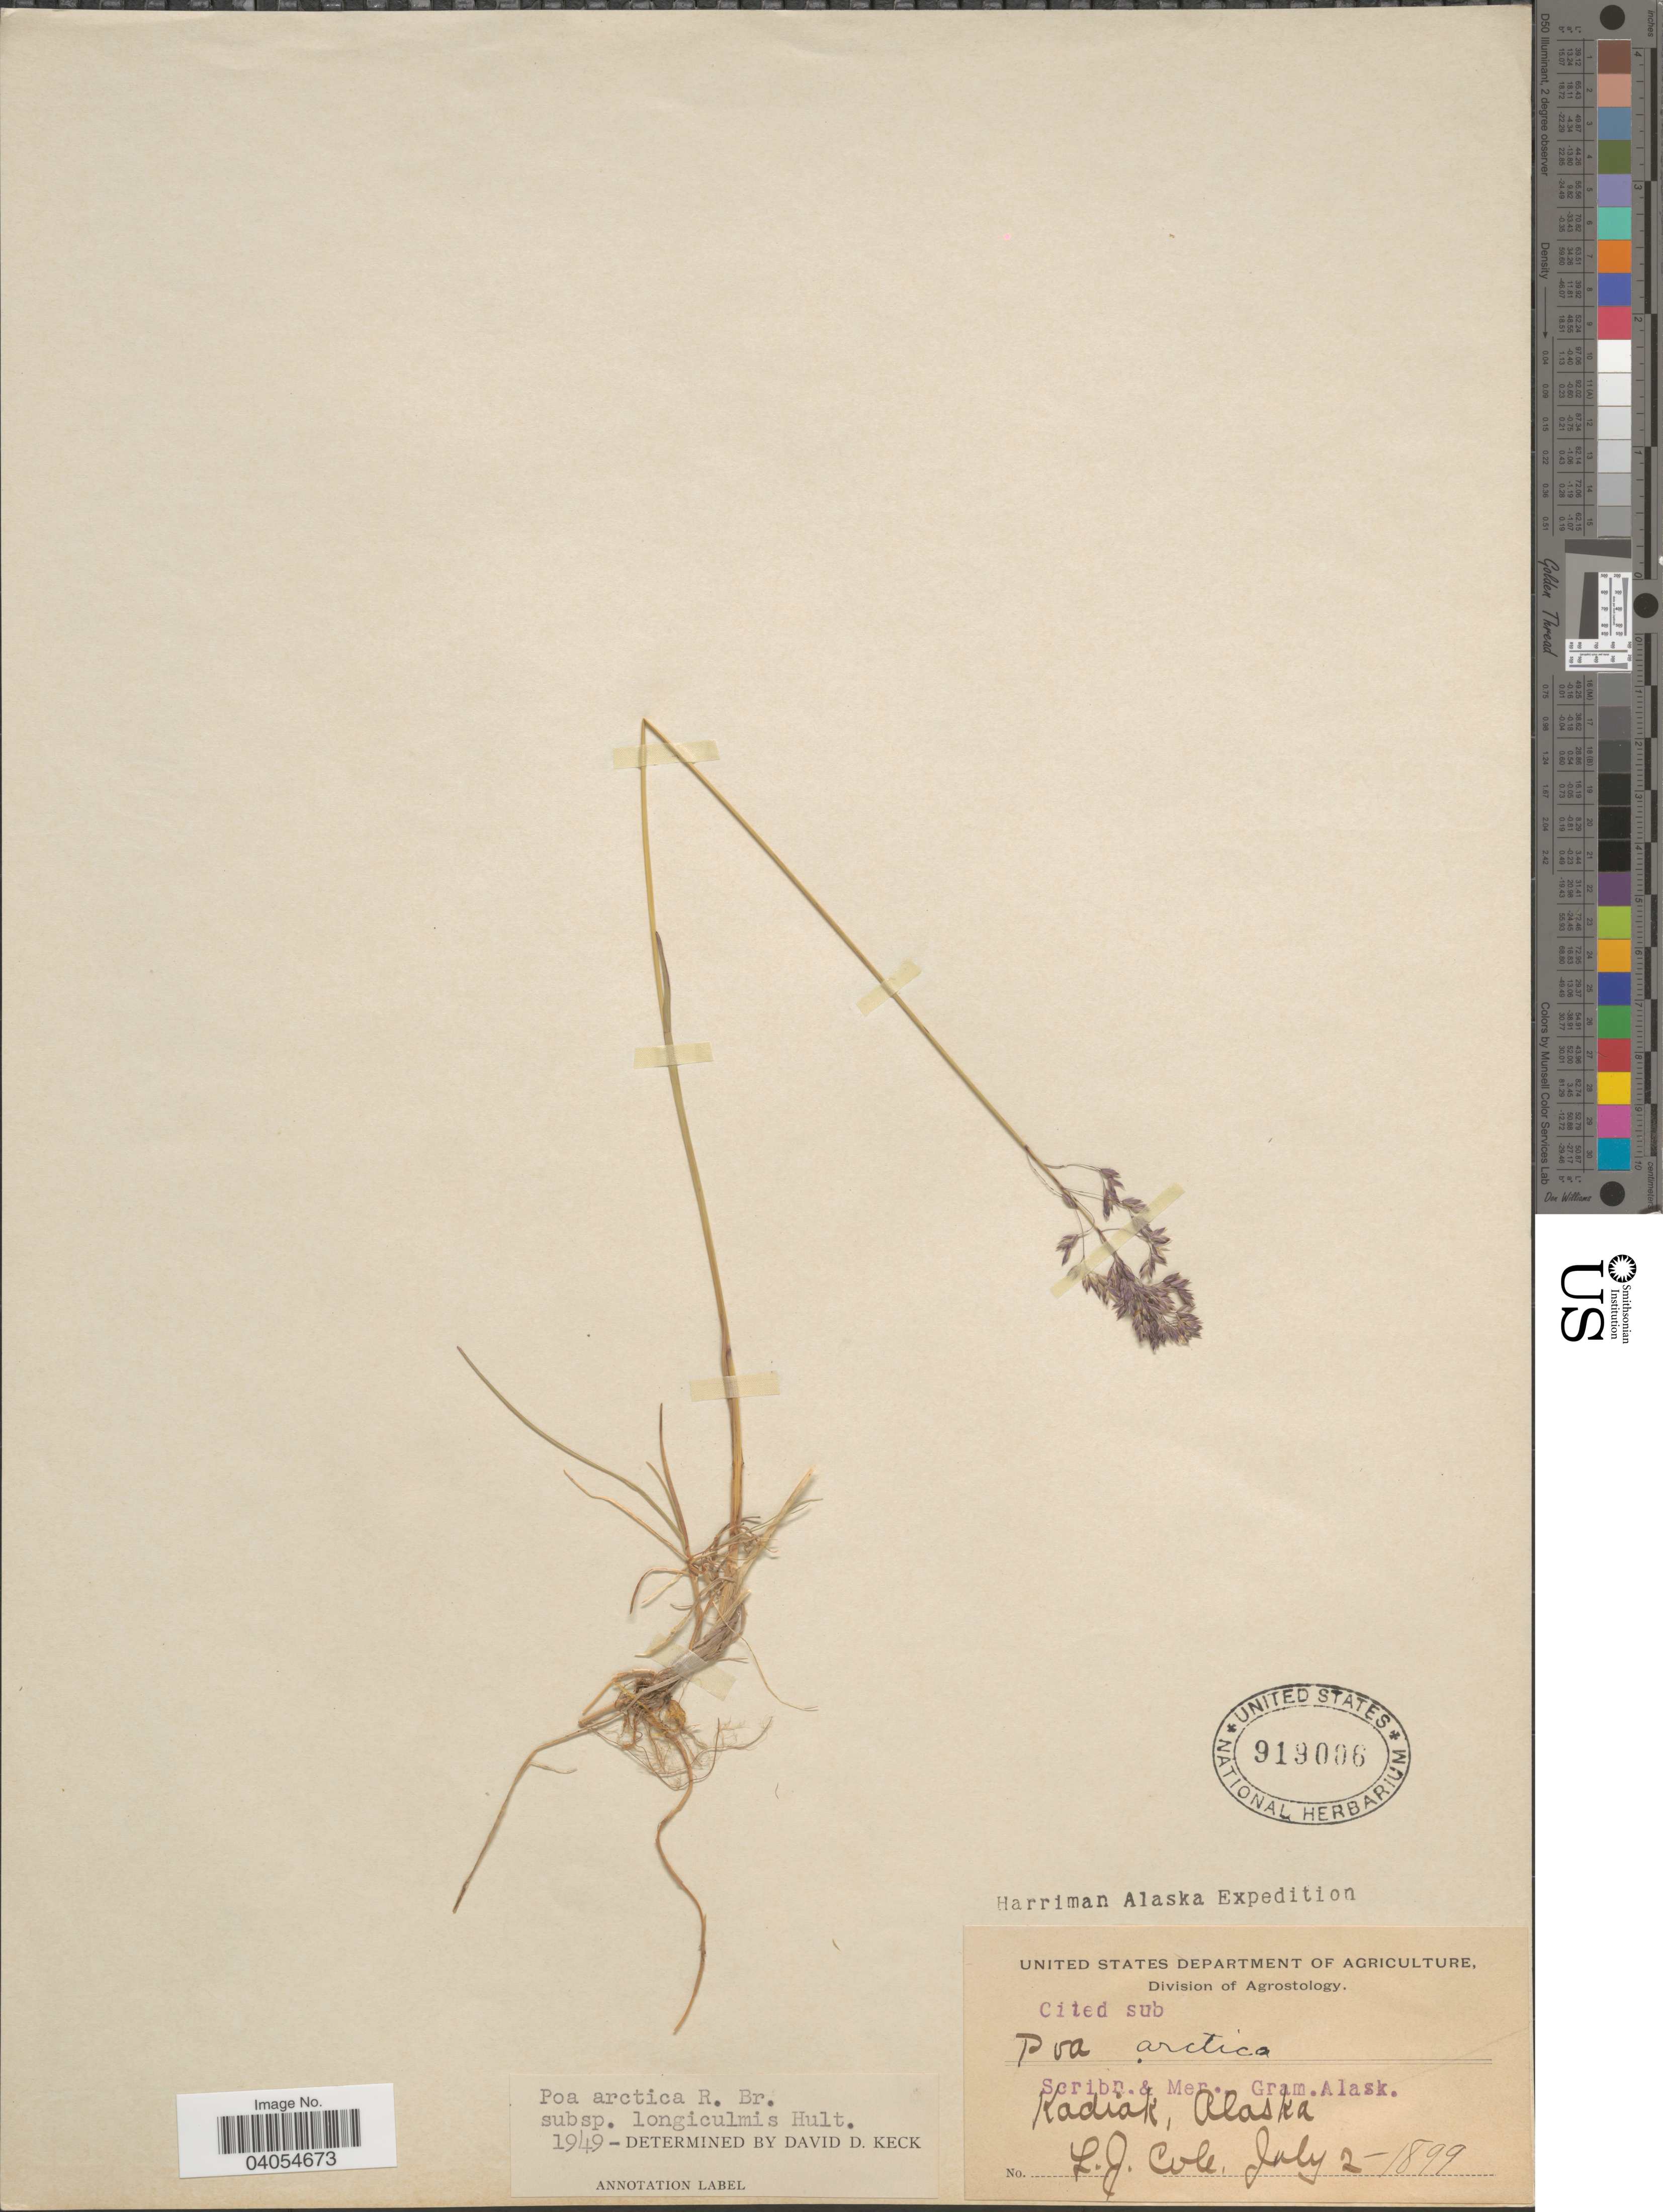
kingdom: Plantae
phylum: Tracheophyta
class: Liliopsida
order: Poales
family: Poaceae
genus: Poa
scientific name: Poa arctica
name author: R. Br.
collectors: L. Cole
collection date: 1899-07-02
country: United States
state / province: Alaska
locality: Kadiak.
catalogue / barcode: US 919006